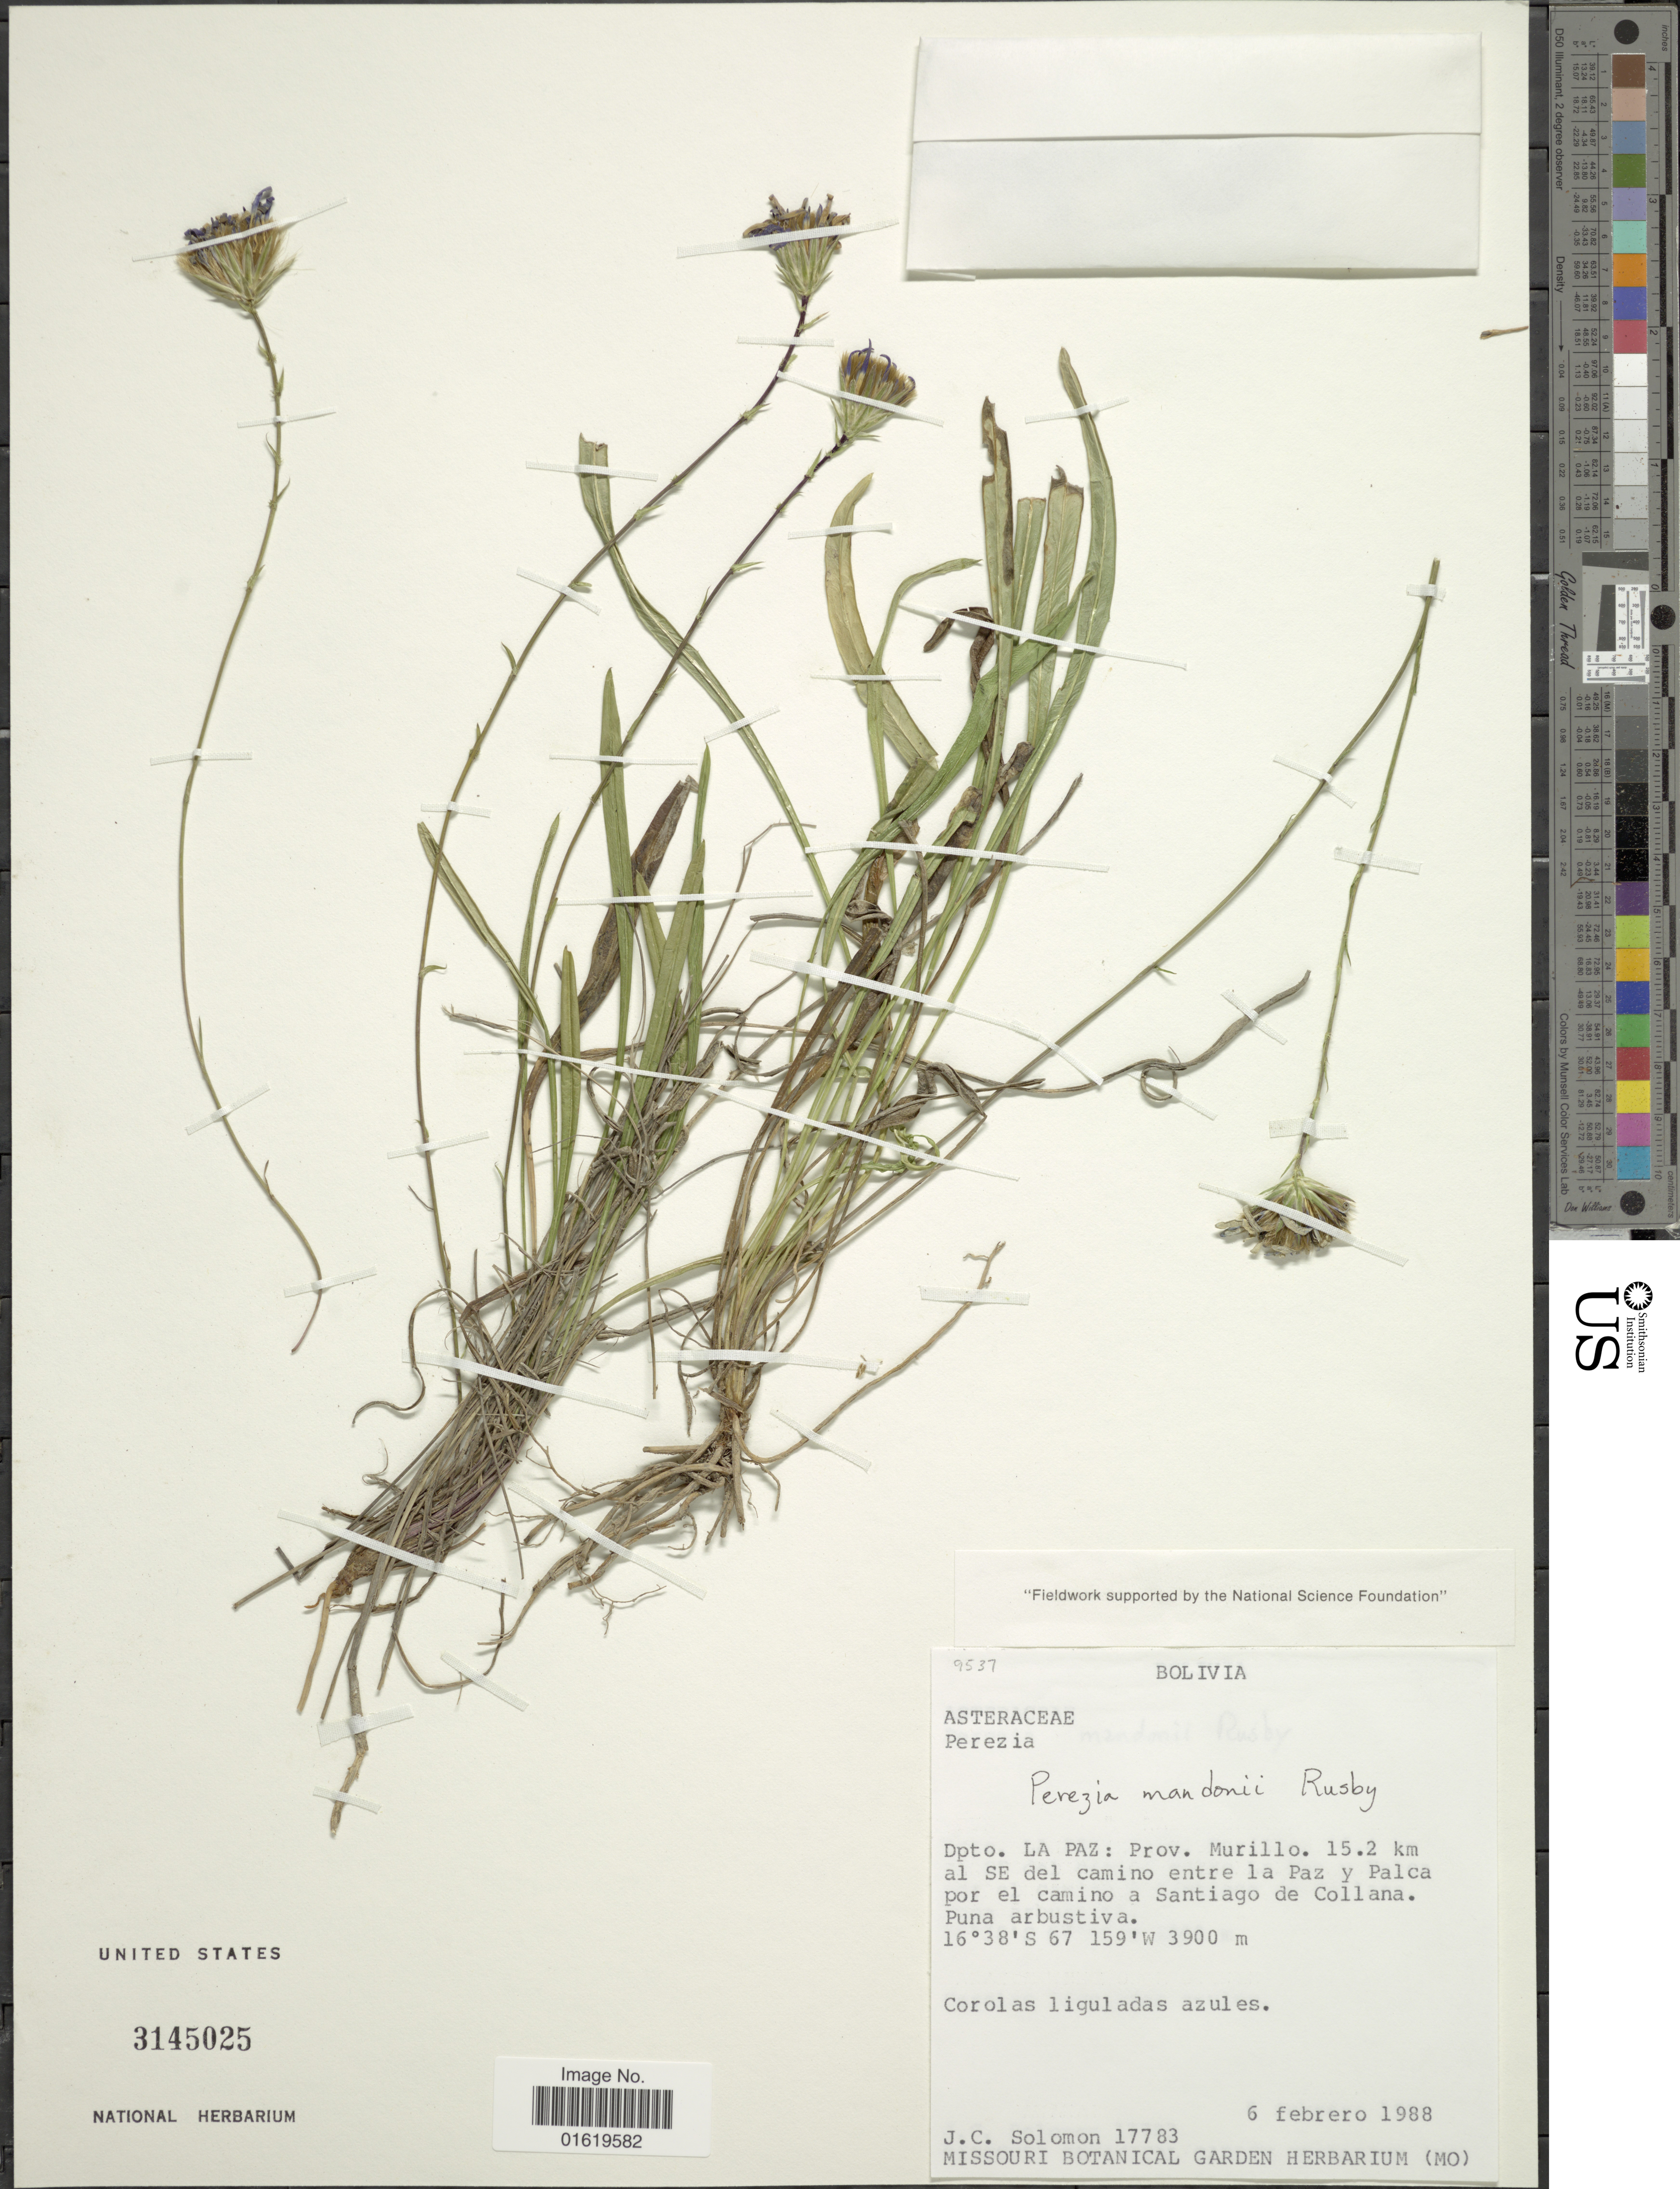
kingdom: Plantae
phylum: Tracheophyta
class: Magnoliopsida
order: Asterales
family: Asteraceae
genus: Perezia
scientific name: Perezia mandonii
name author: Rusby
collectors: J. C. Solomon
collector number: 17783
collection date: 1988-02-06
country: Bolivia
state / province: La Paz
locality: Dpto. La Paz: Prov. Murillo. 15.2 km al SE del camino entre la Paz y Palca por el camino a Santiago de Collana. Puna arbustiva.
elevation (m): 3900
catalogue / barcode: US 3145025